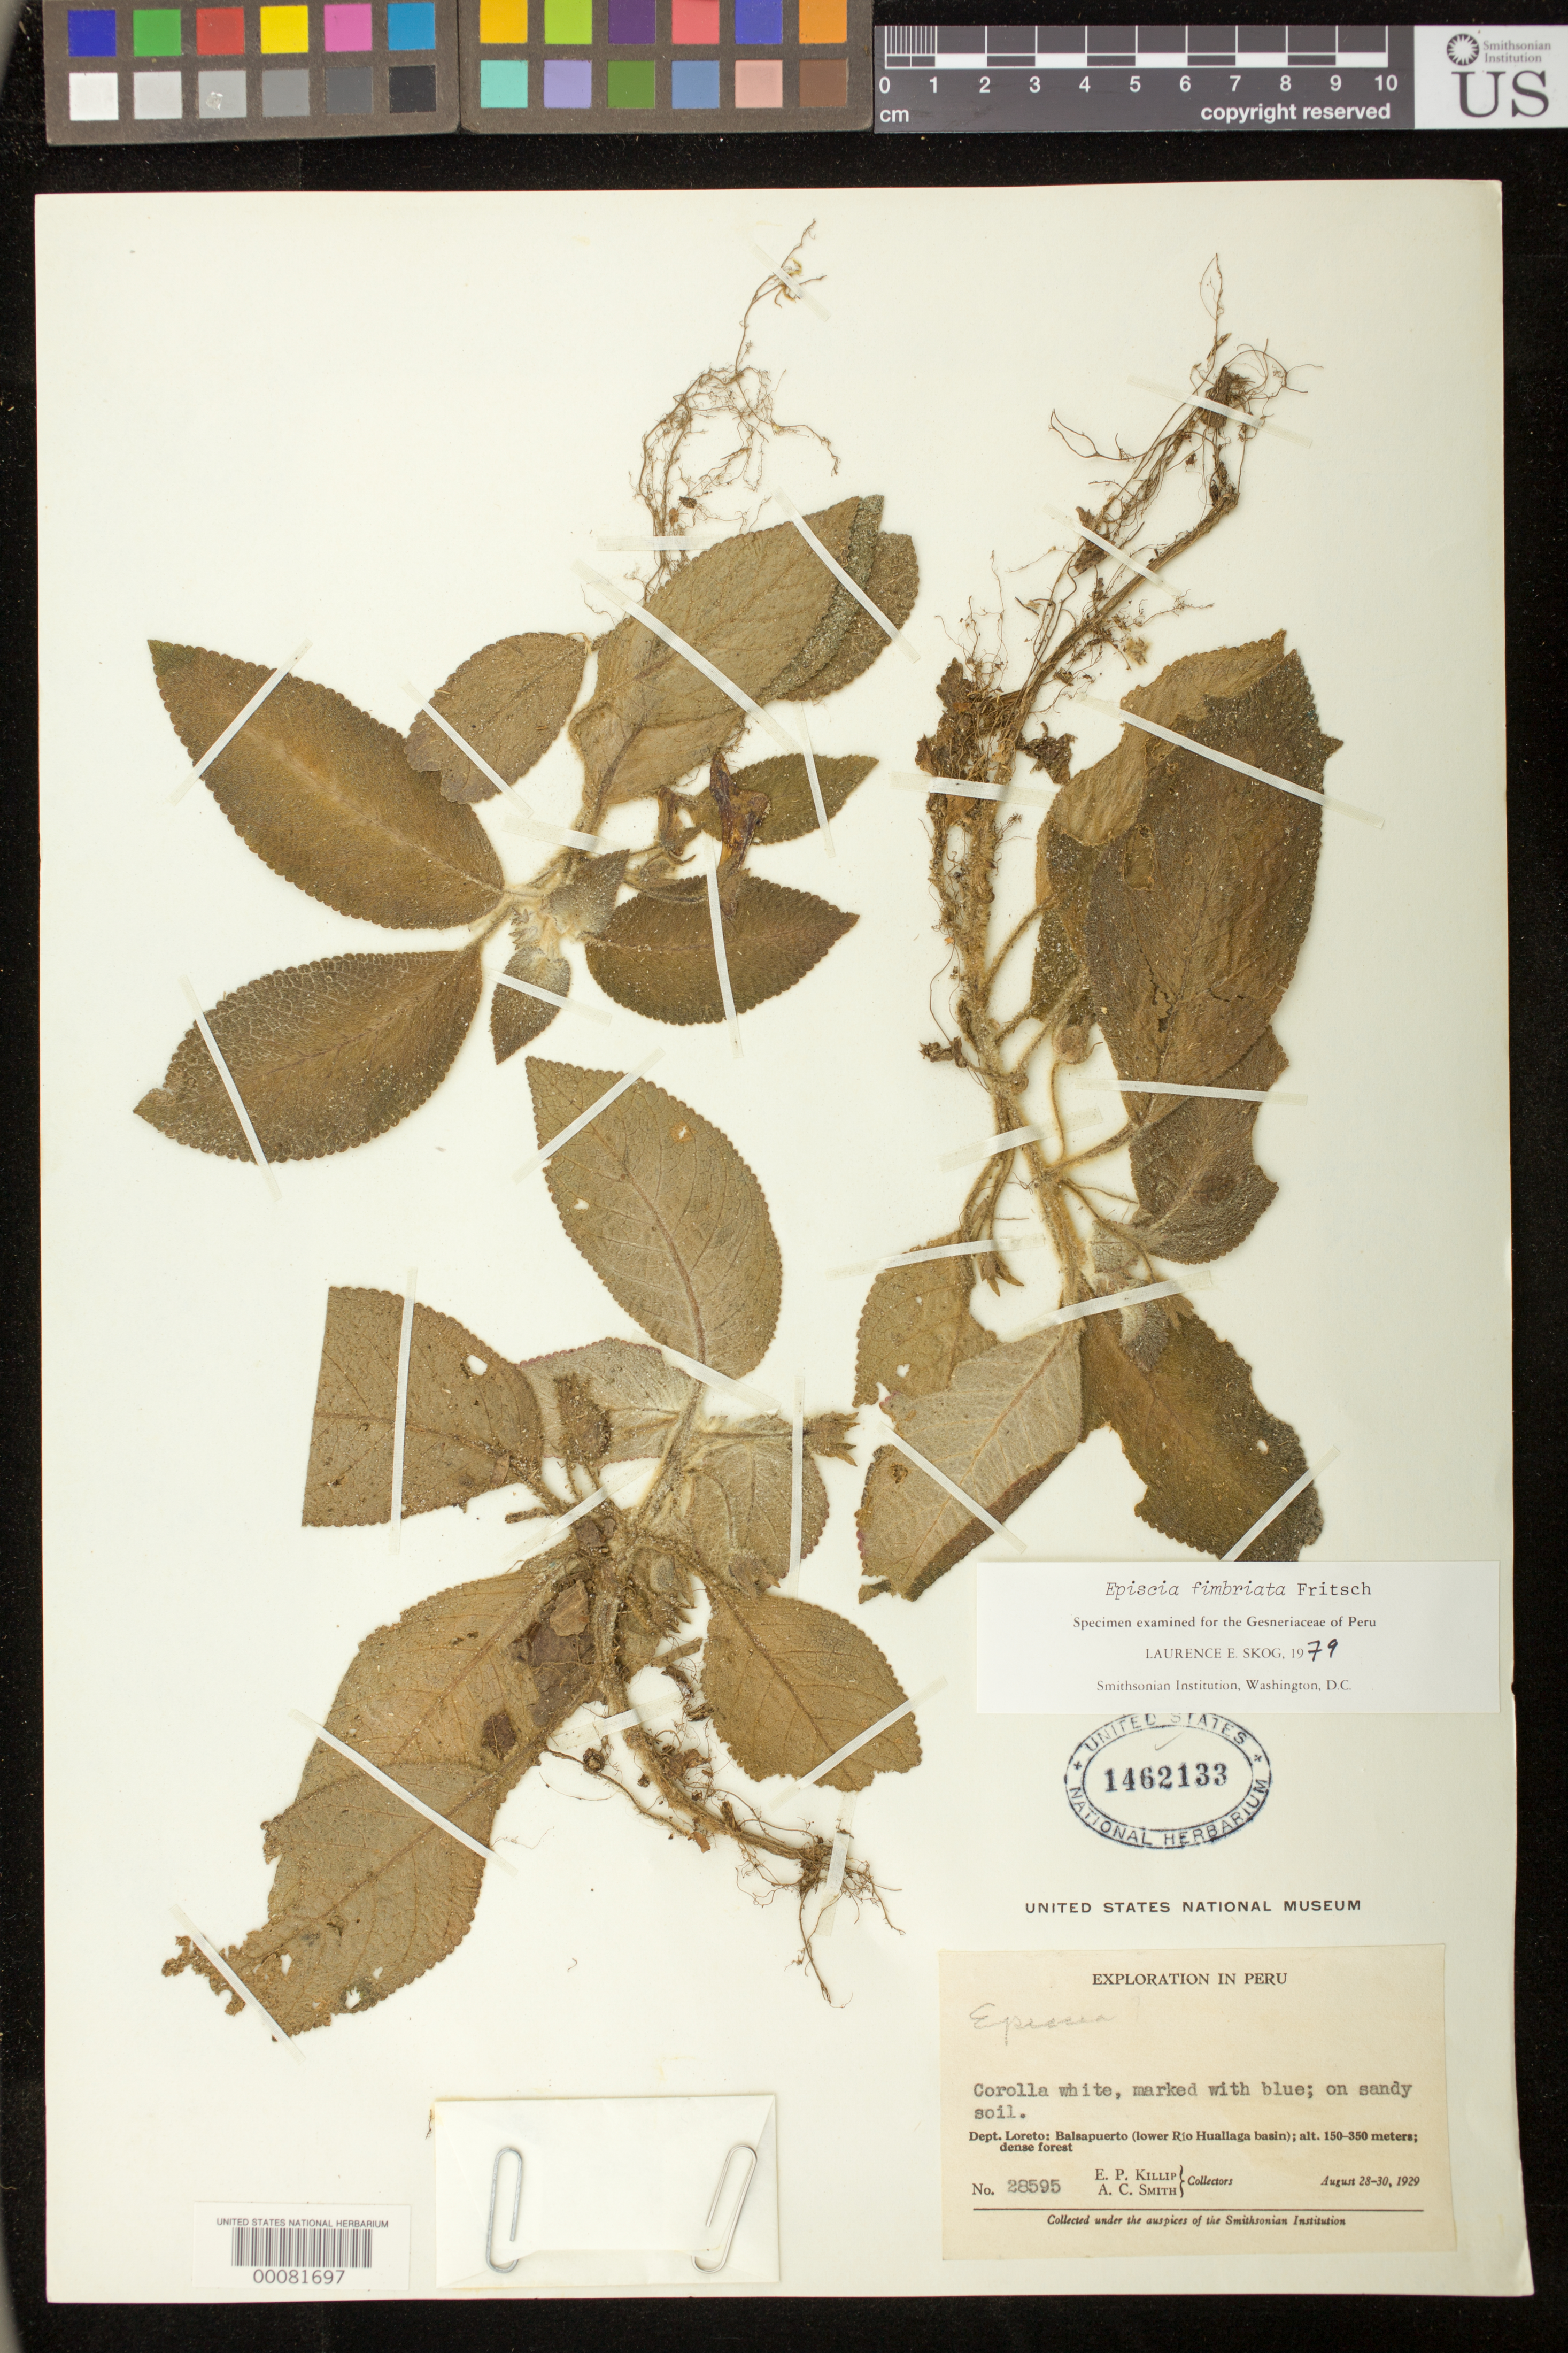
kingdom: Plantae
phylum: Tracheophyta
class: Magnoliopsida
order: Lamiales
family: Gesneriaceae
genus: Episcia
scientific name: Episcia fimbriata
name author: Fritsch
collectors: E. P. Killip & A. C. Smith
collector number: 28595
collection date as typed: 28-30 Aug 1929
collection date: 1929-08-28/1929-08-30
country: Peru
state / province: Loreto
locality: Balsapuerto (lower Rio Huallaga basin)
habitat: Dense forest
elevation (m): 150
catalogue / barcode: US 1462133